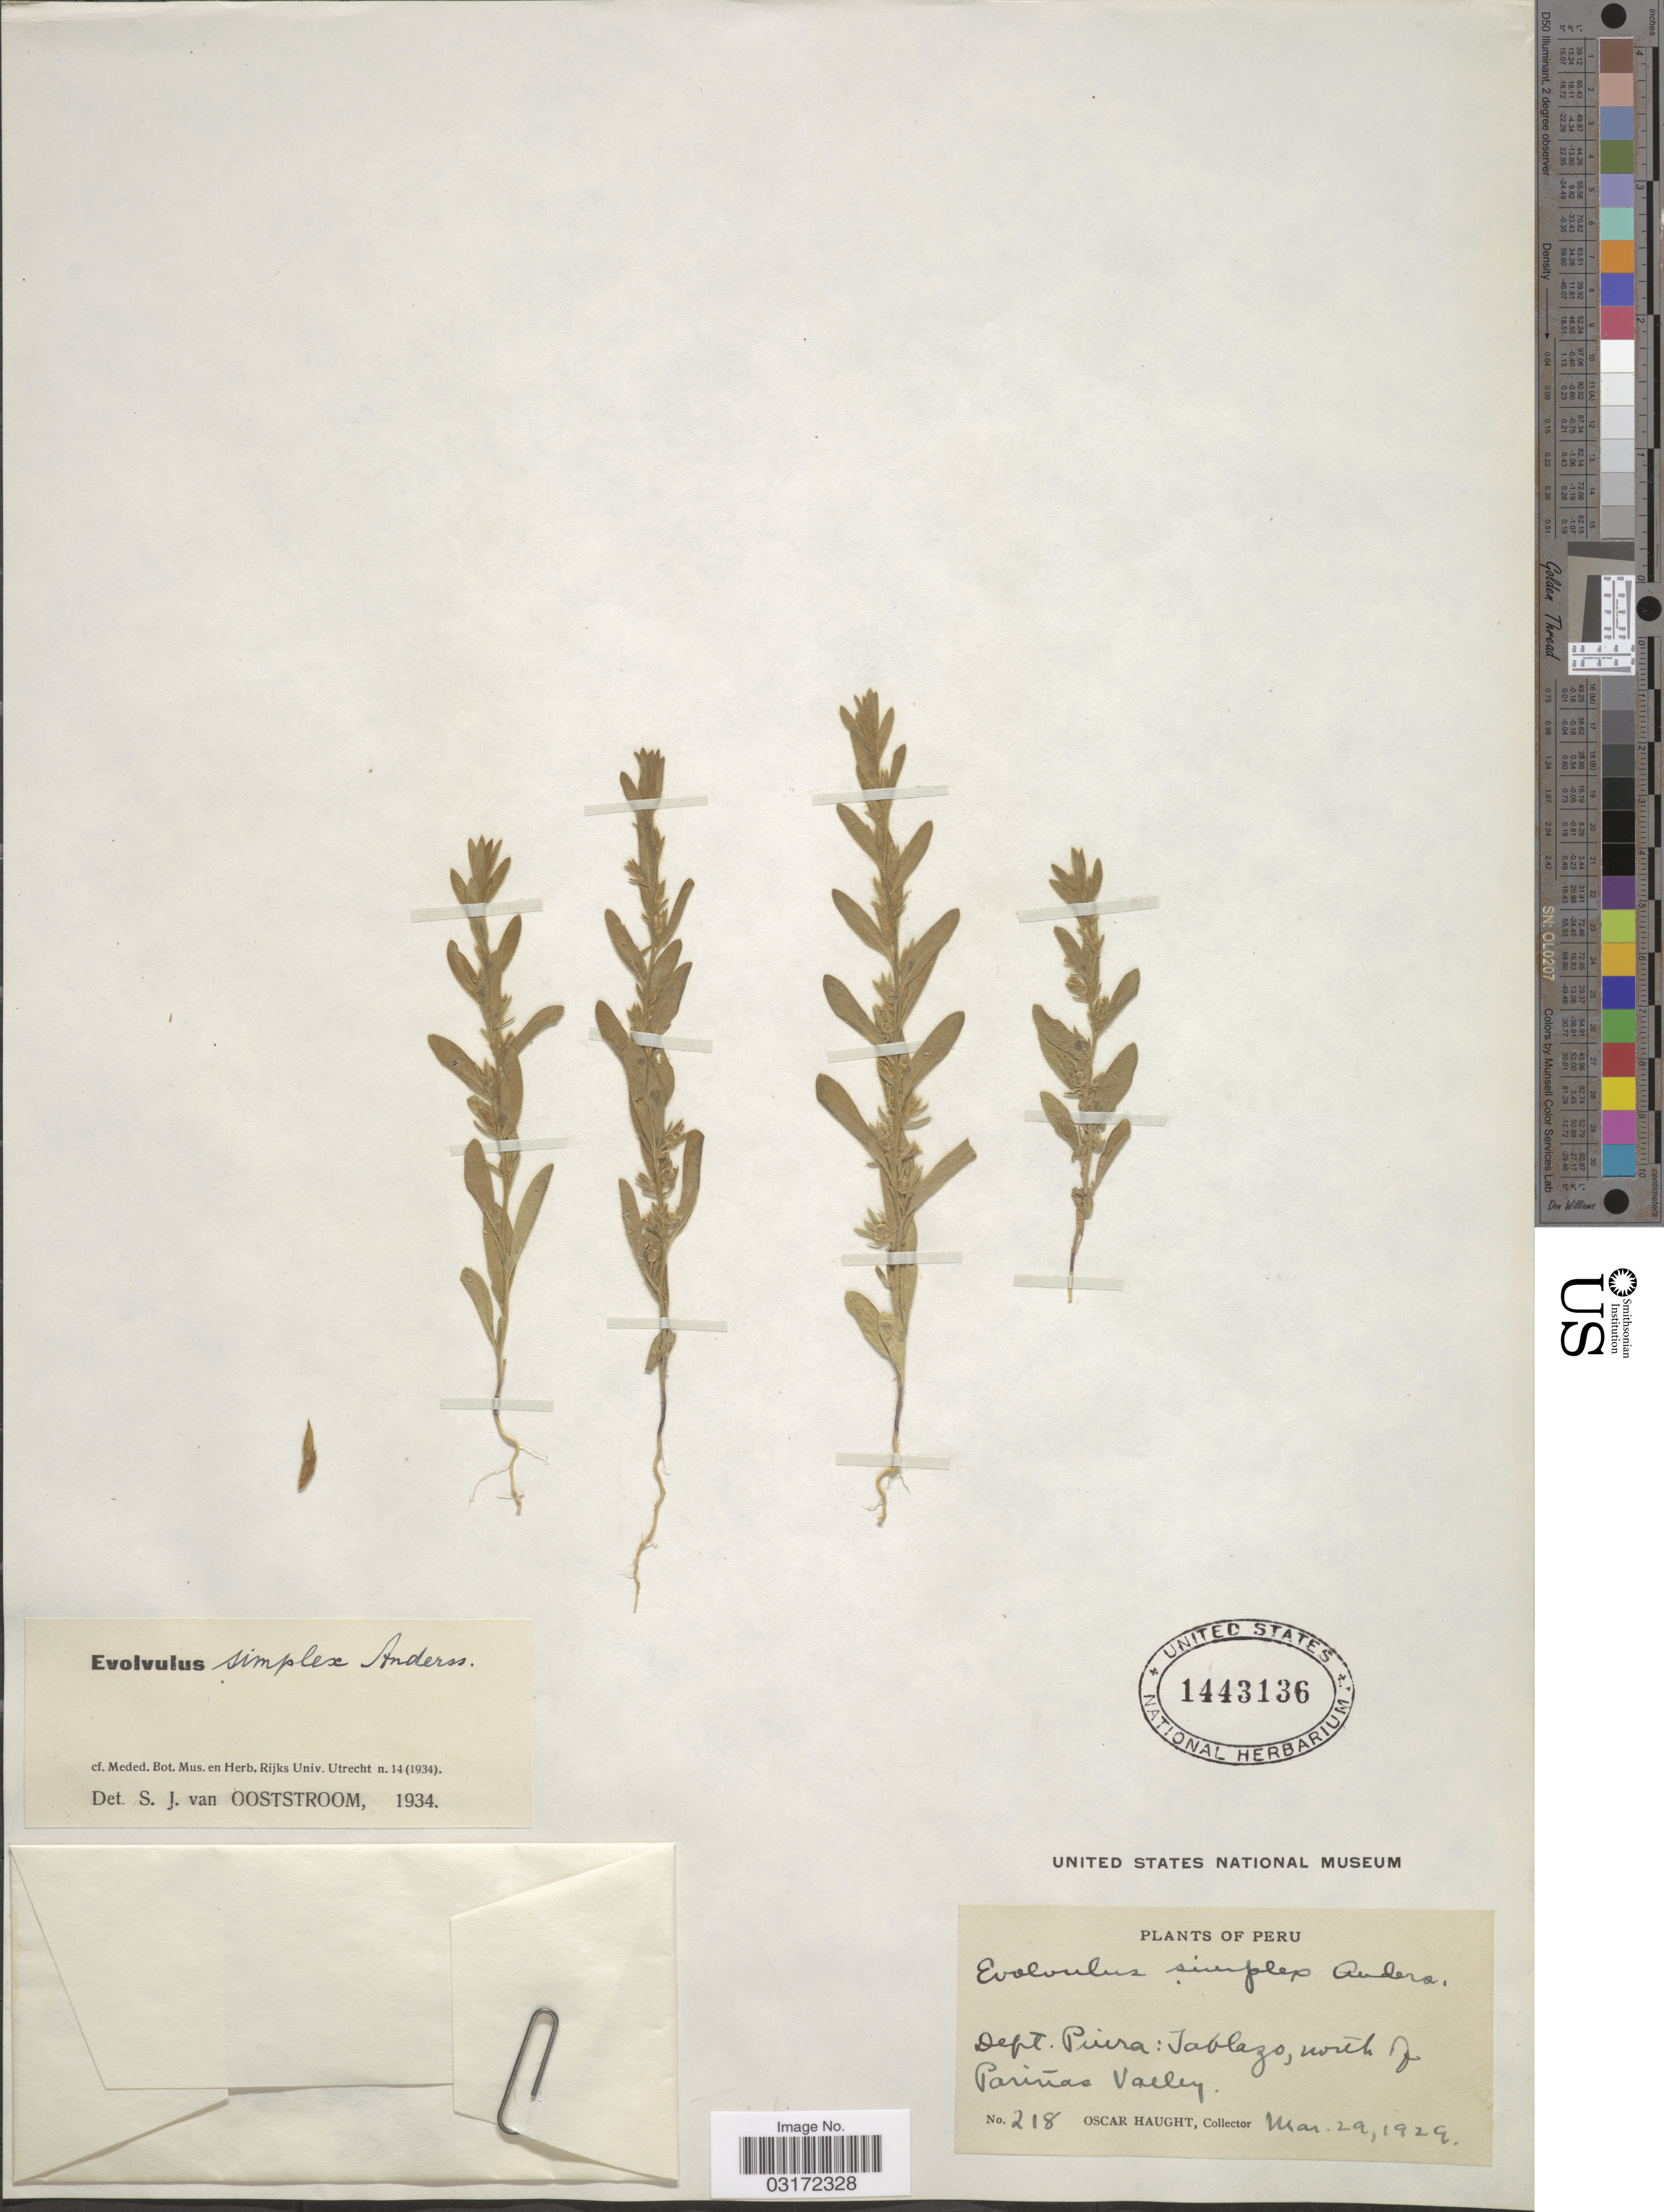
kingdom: Plantae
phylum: Tracheophyta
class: Magnoliopsida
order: Solanales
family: Convolvulaceae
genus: Evolvulus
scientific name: Evolvulus simplex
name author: Andersson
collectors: O. Haught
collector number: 218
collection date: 1929-03-29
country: Peru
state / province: Piura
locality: Dept. Piura: Tablazo, north of Pariñas Valley.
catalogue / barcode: US 1443136